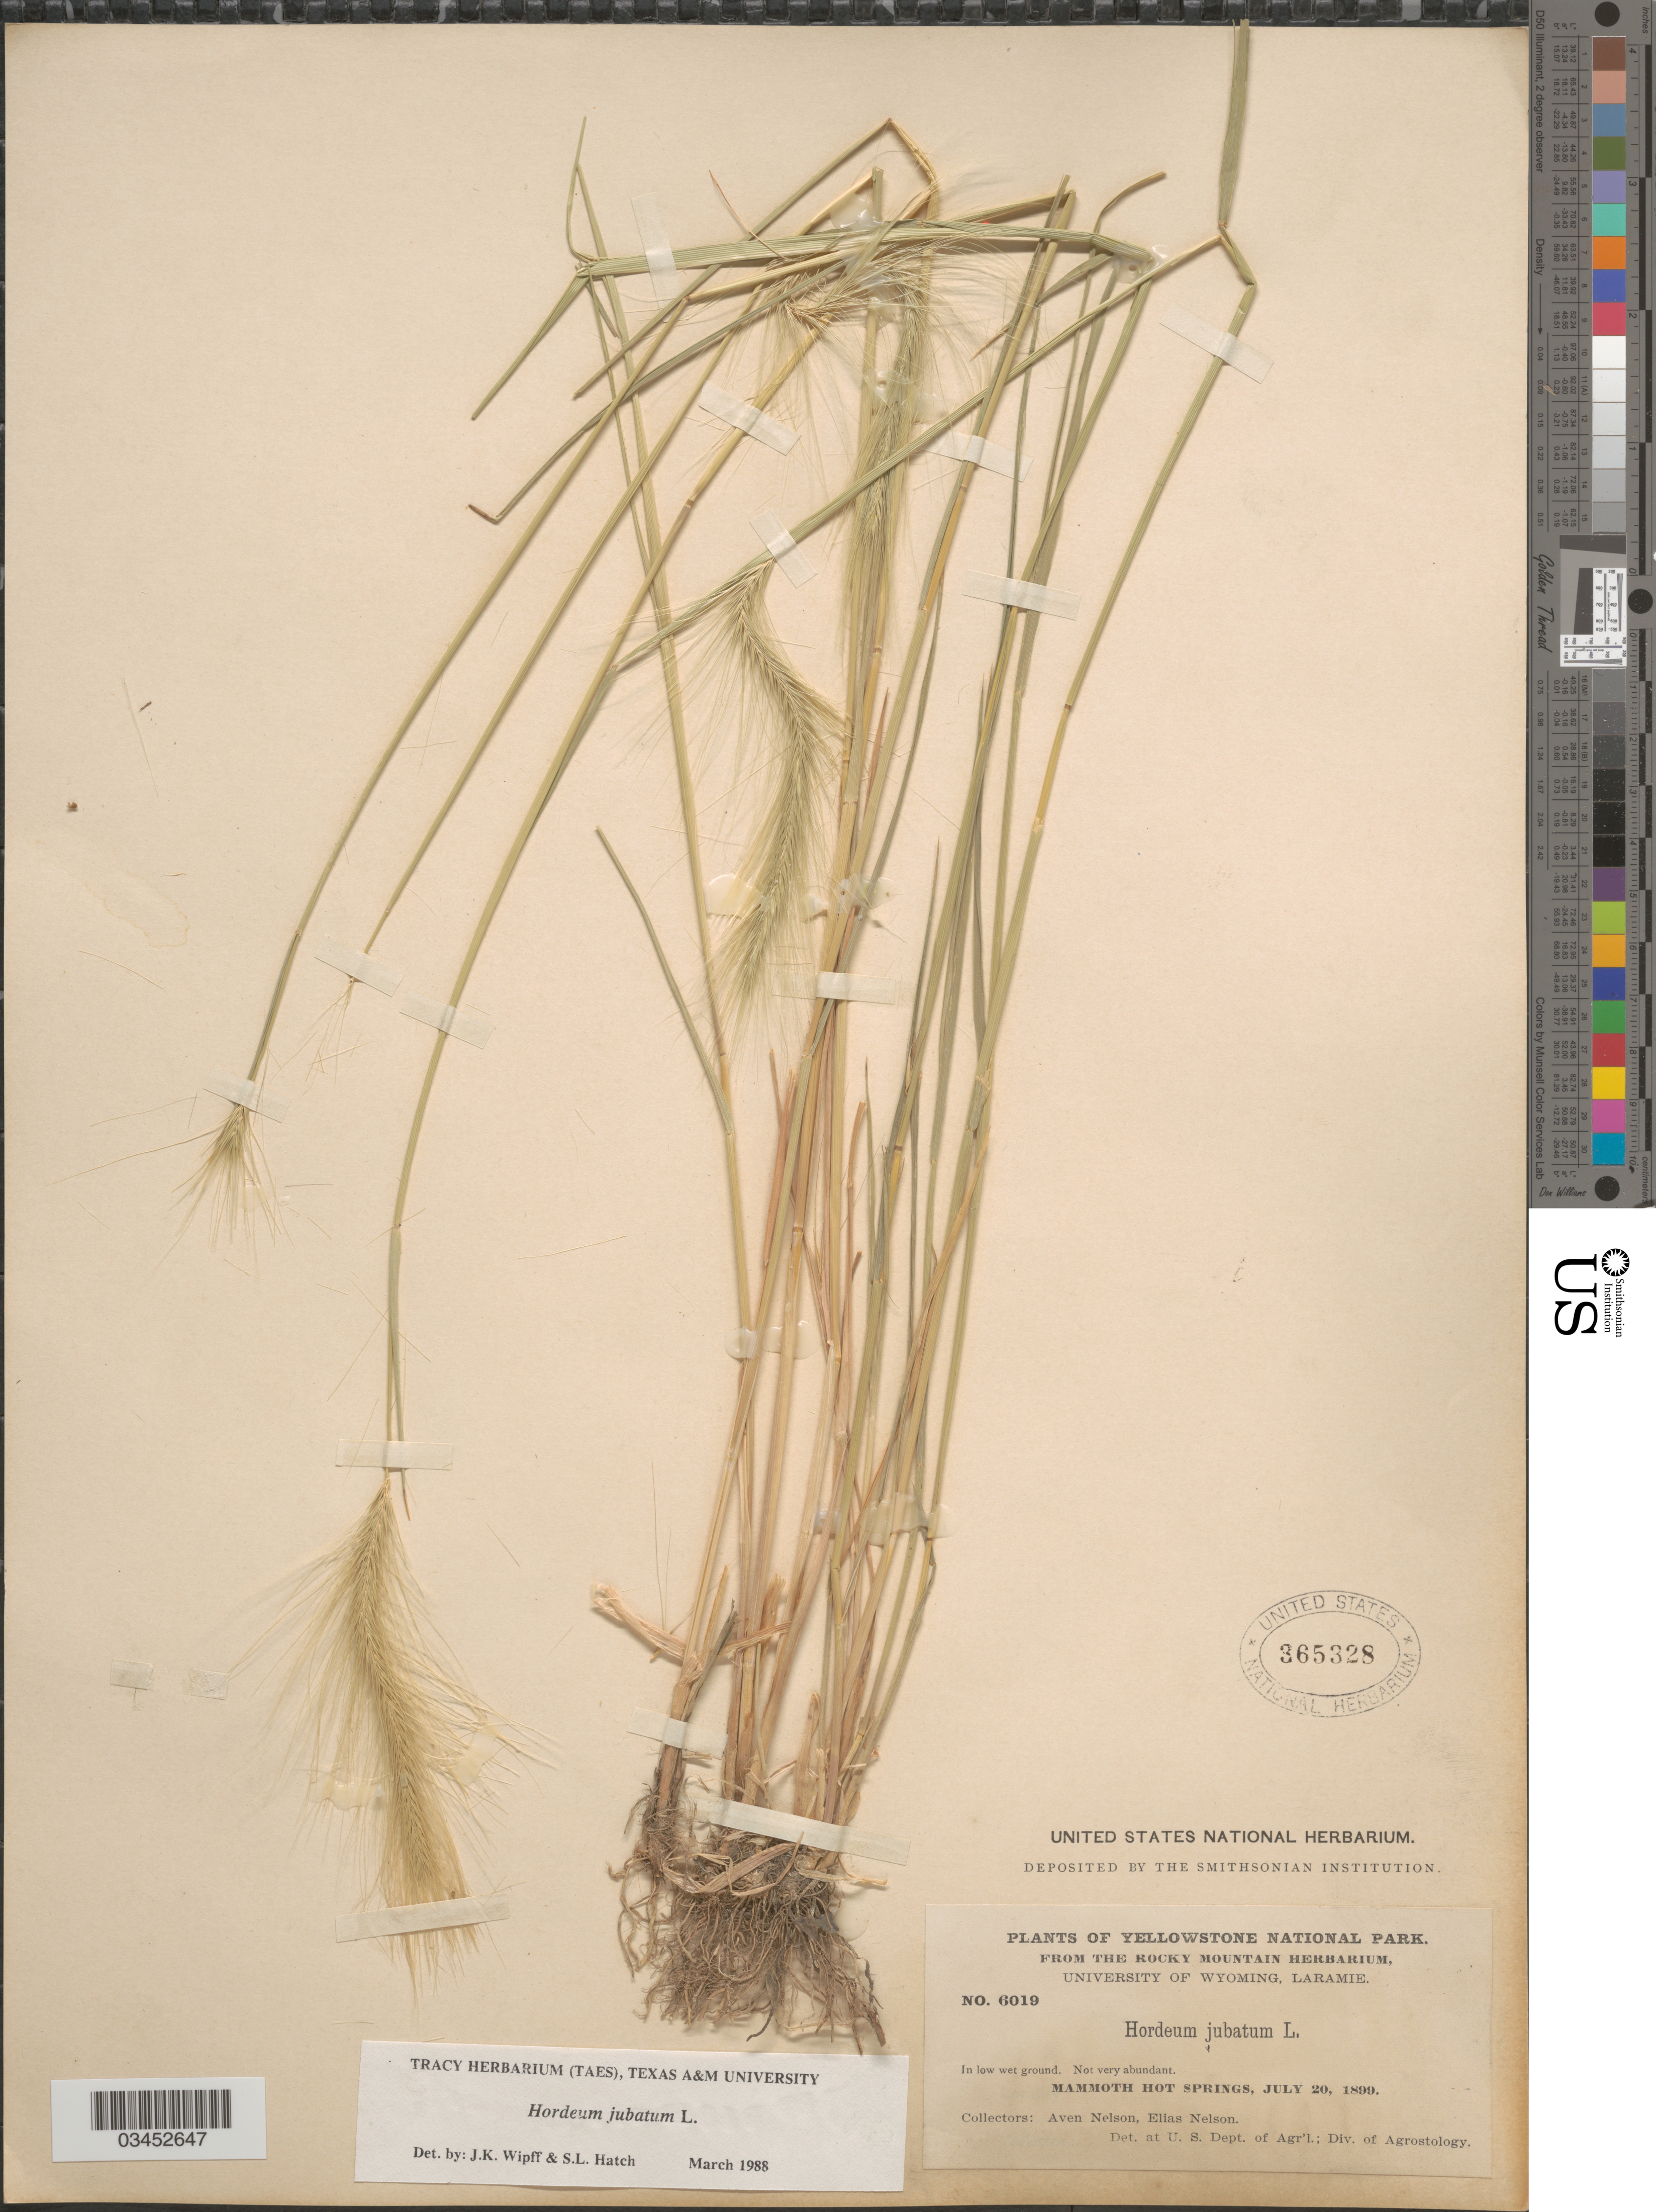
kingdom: Plantae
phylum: Tracheophyta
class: Liliopsida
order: Poales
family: Poaceae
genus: Hordeum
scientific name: Hordeum jubatum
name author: L.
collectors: A. Nelson & E. Nelson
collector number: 6019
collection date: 1899-07-20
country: United States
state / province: Wyoming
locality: Yellowstone National Park. In low wet ground. Mammoth Hot Springs.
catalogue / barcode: US 365328